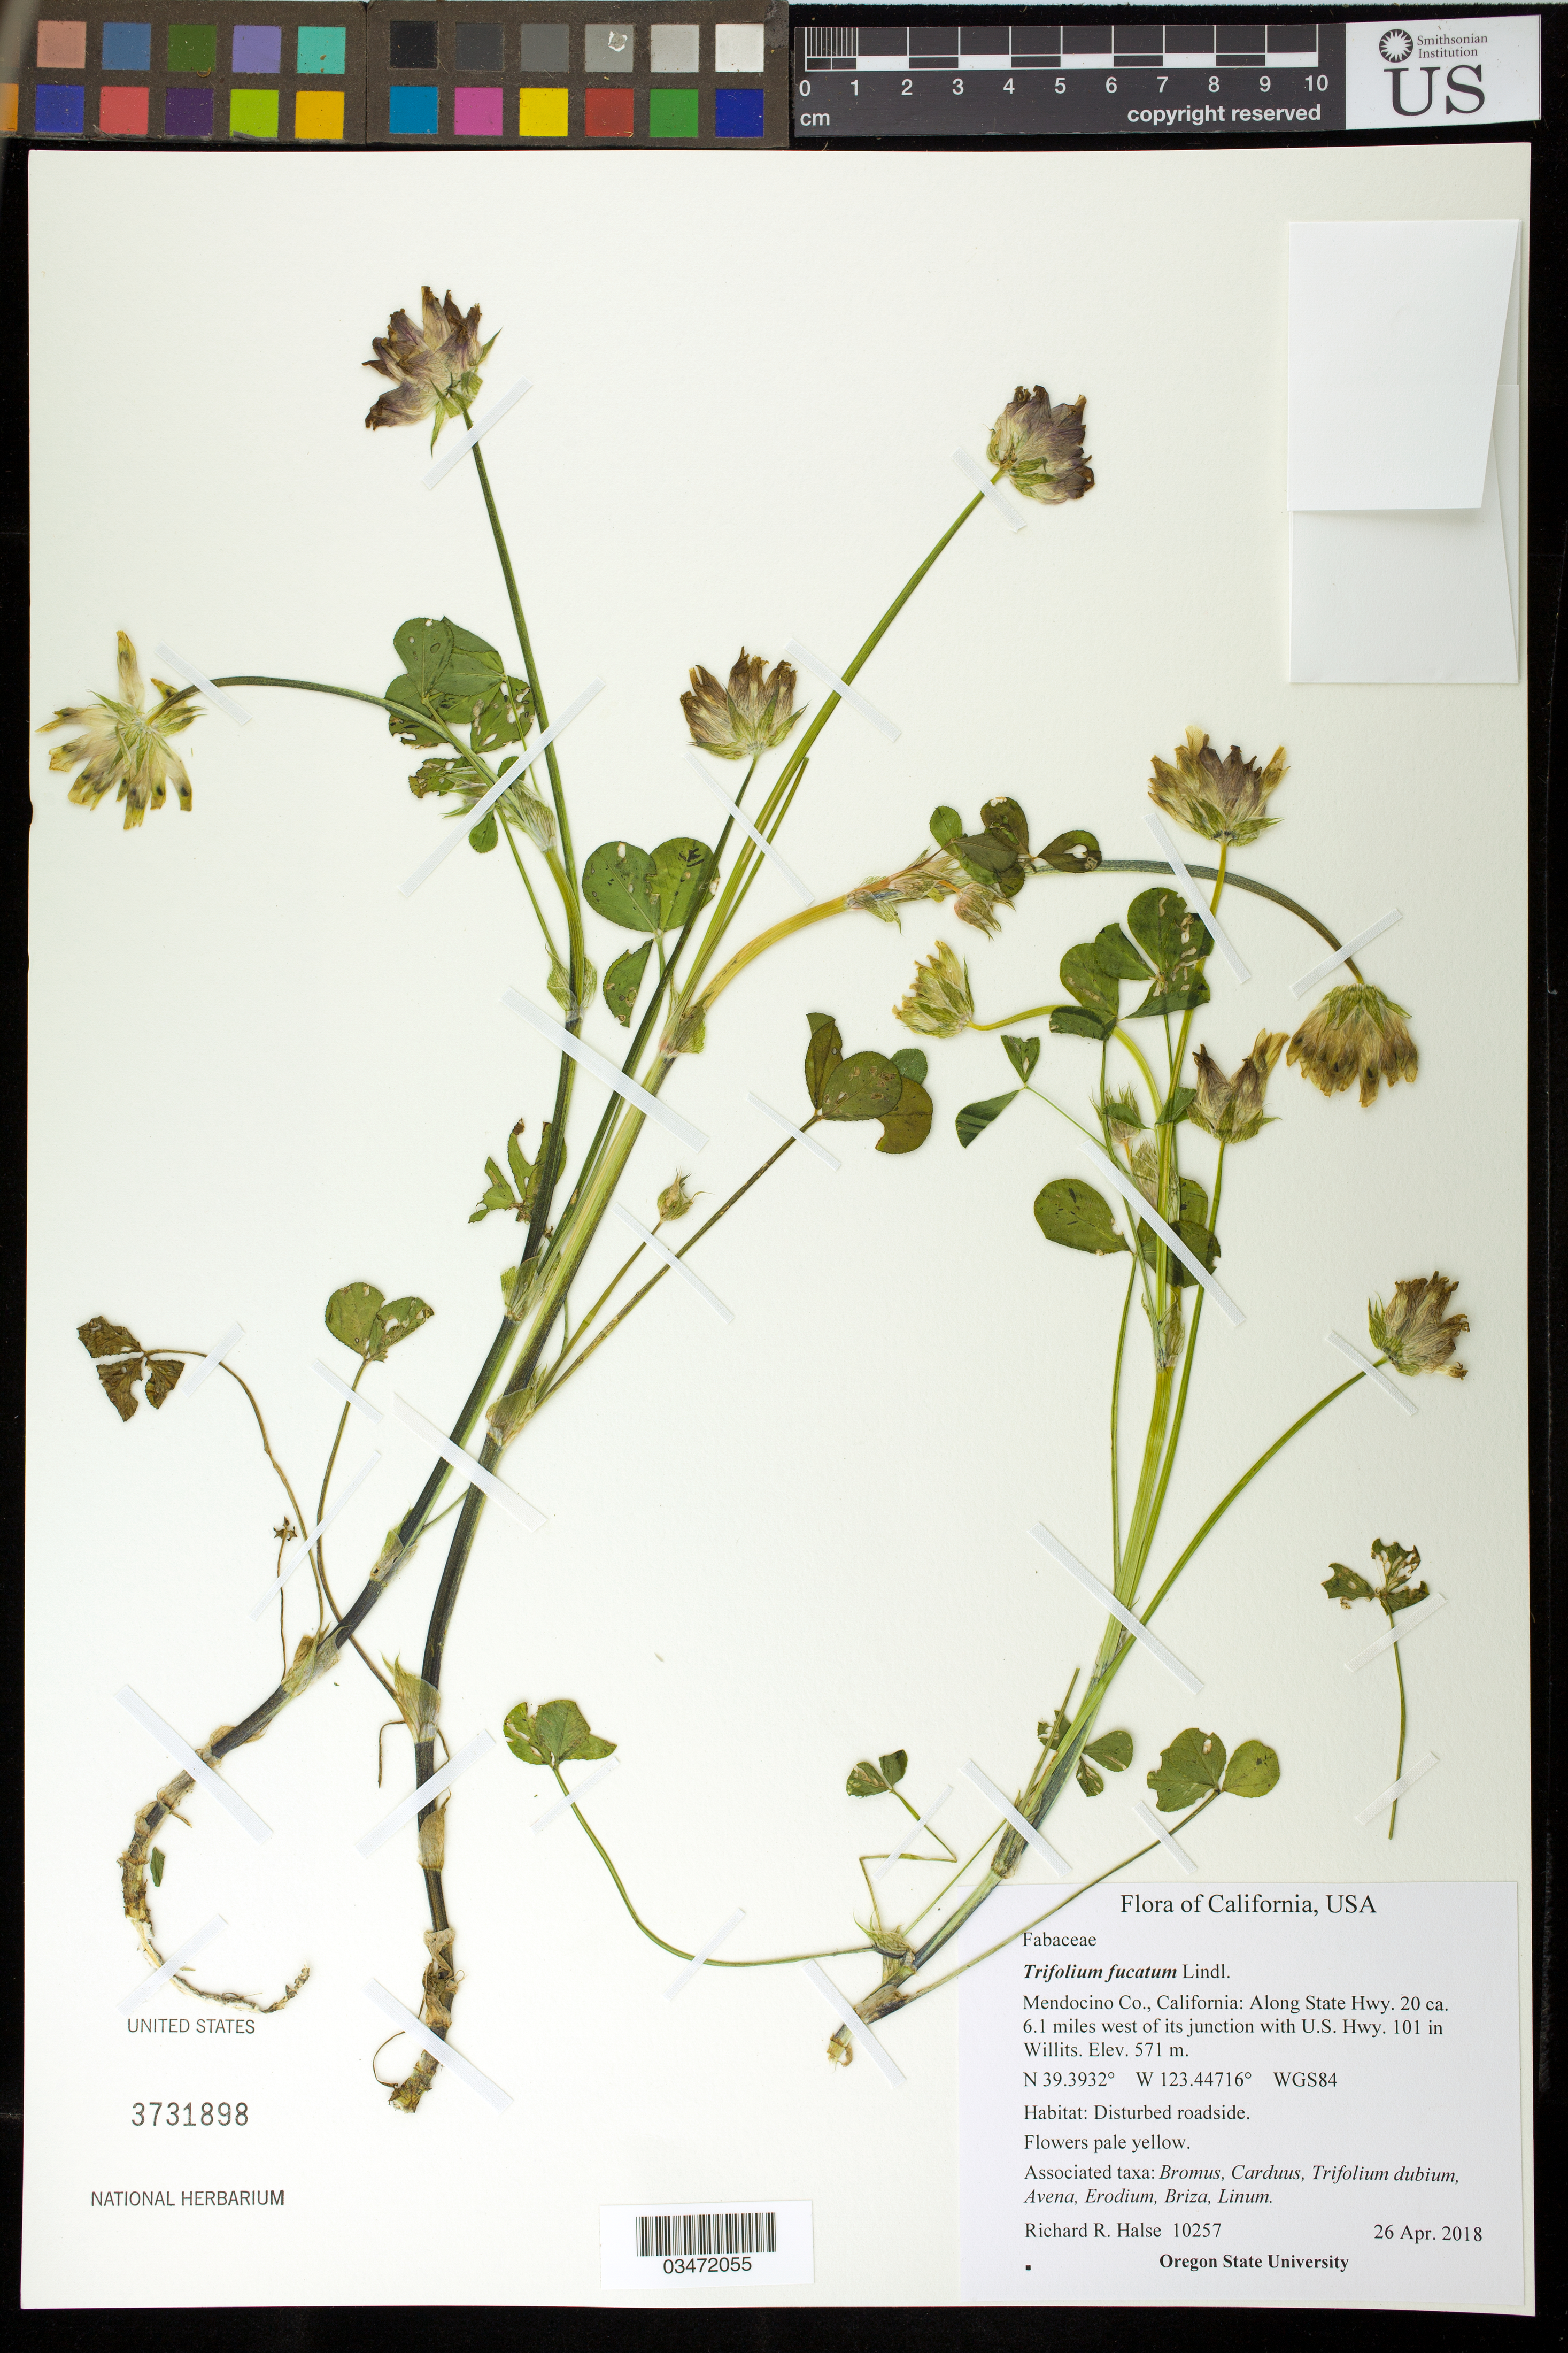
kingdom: Plantae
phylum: Tracheophyta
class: Magnoliopsida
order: Fabales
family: Fabaceae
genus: Trifolium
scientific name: Trifolium fucatum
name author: Lindl.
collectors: R. Halse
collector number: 10257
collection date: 2018-04-26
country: United States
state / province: California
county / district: Mendocino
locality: State Hwy 20, ca. 6.1 miles W of its junction with US Hwy 101 in Willits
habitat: Disturbed roadside. Associated taxa: Bromus, Carduus, Trifolium dubium, Avena, Erodium, Briza, Linum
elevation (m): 571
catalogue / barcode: US 3731898